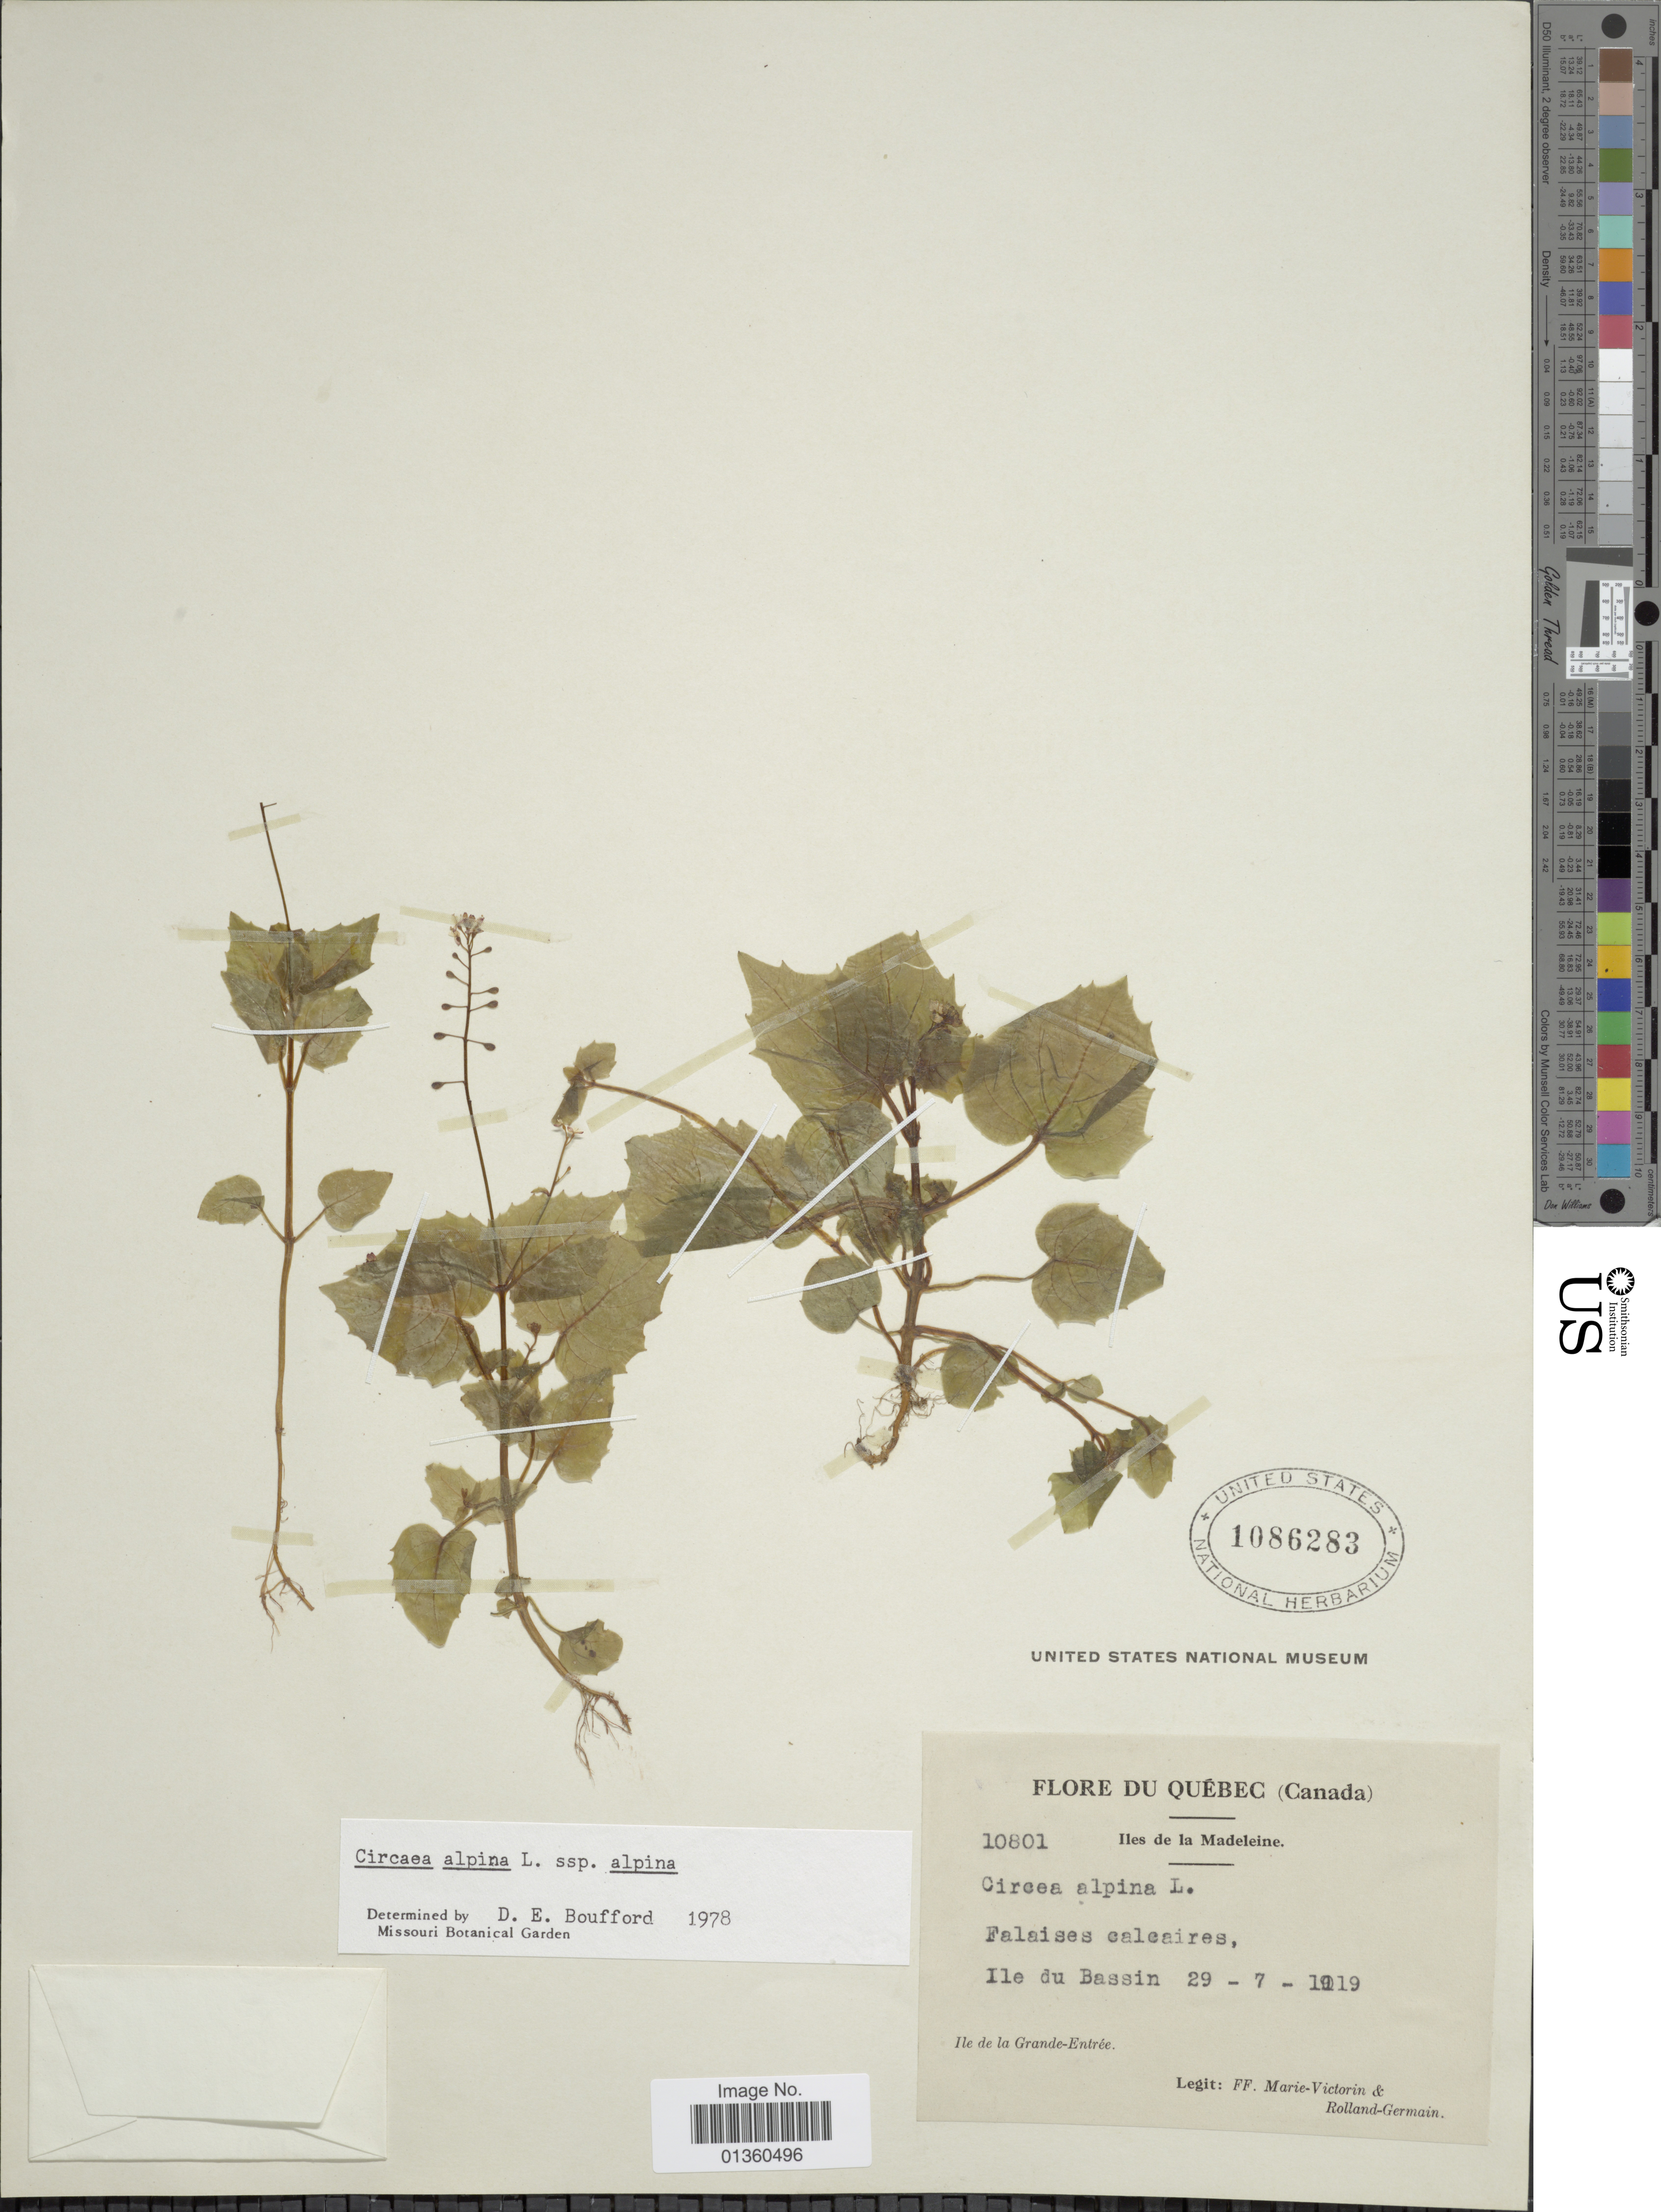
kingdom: Plantae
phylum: Tracheophyta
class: Magnoliopsida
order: Myrtales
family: Onagraceae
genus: Circaea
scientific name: Circaea alpina subsp. alpina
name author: L.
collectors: Fr. Marie-Victorin & Rolland-Germain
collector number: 10801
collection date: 1919-07-29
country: Canada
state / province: Quebec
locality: Iles de la Madeleine, Ile du Bassin, Ile de la Grande-Entrée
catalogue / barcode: US 1086283